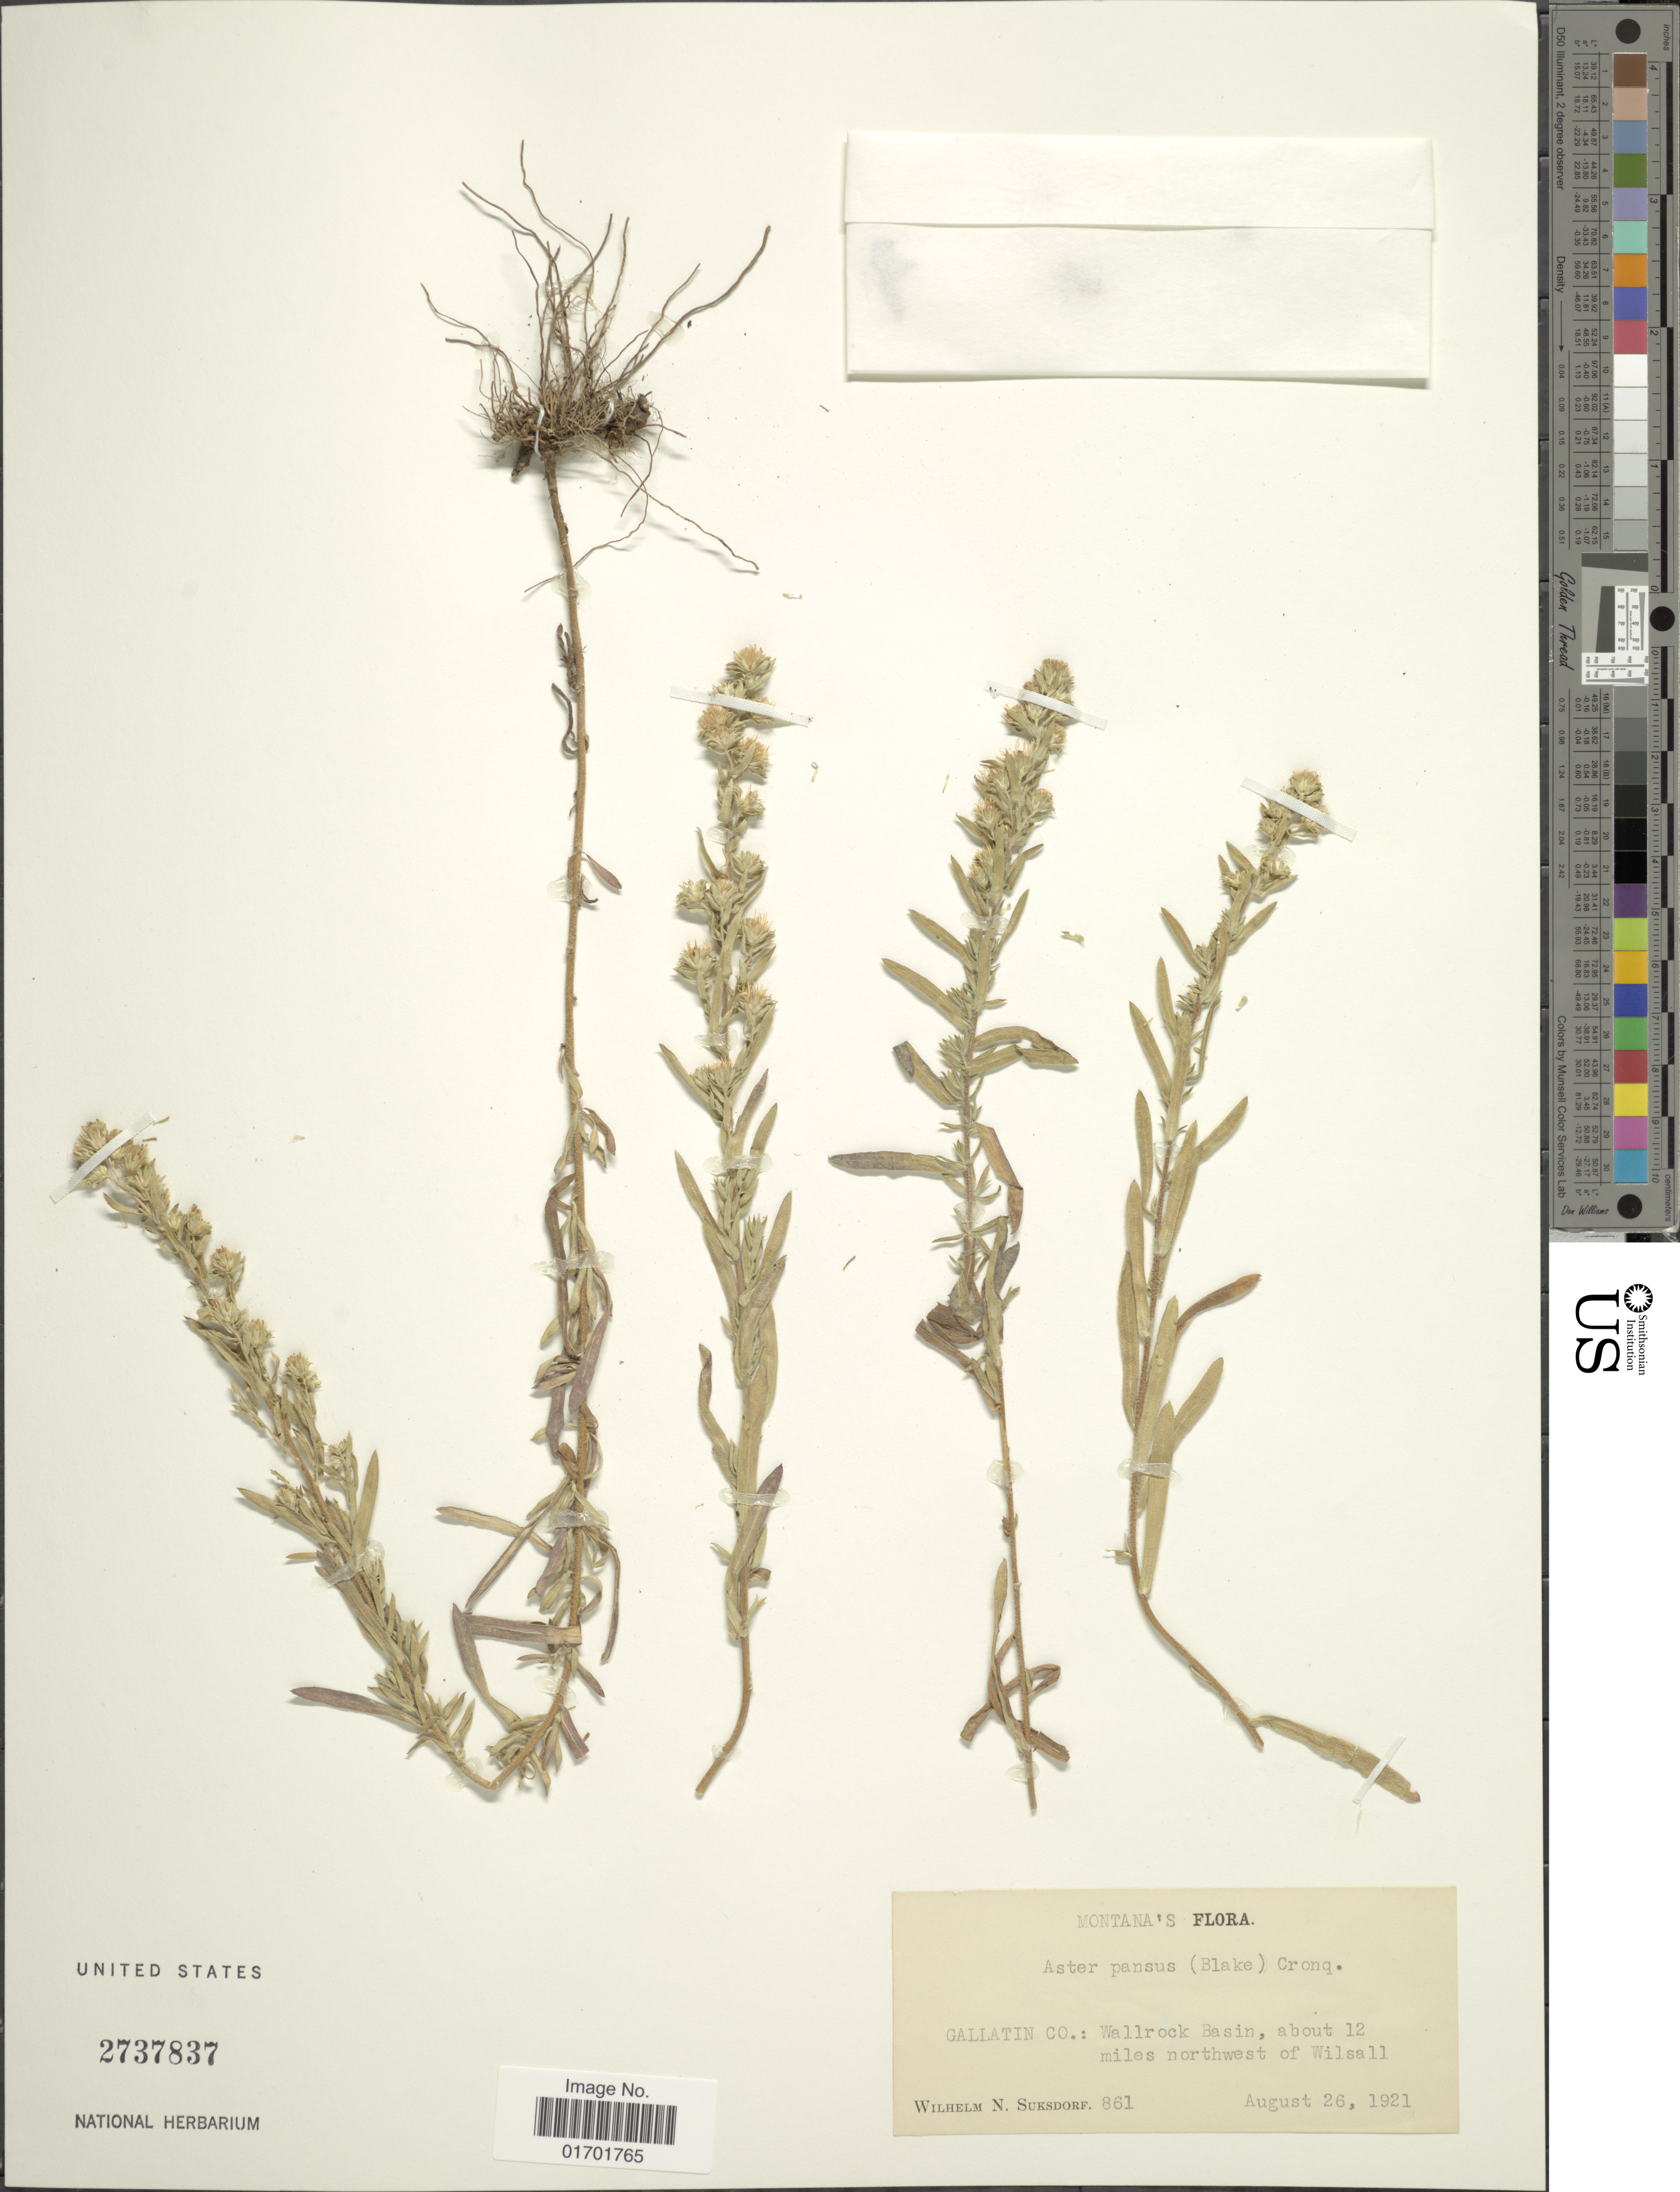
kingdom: Plantae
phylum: Tracheophyta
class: Magnoliopsida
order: Asterales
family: Asteraceae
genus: Symphyotrichum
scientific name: Symphyotrichum ericoides var. pansum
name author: (S.F. Blake) G.L. Nesom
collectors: W. N. Suksdorf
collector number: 861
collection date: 1921-08-26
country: United States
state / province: Montana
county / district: Gallatin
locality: Wallrocj Basin, about 12 miles NW of Wilsall.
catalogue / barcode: US 2737837